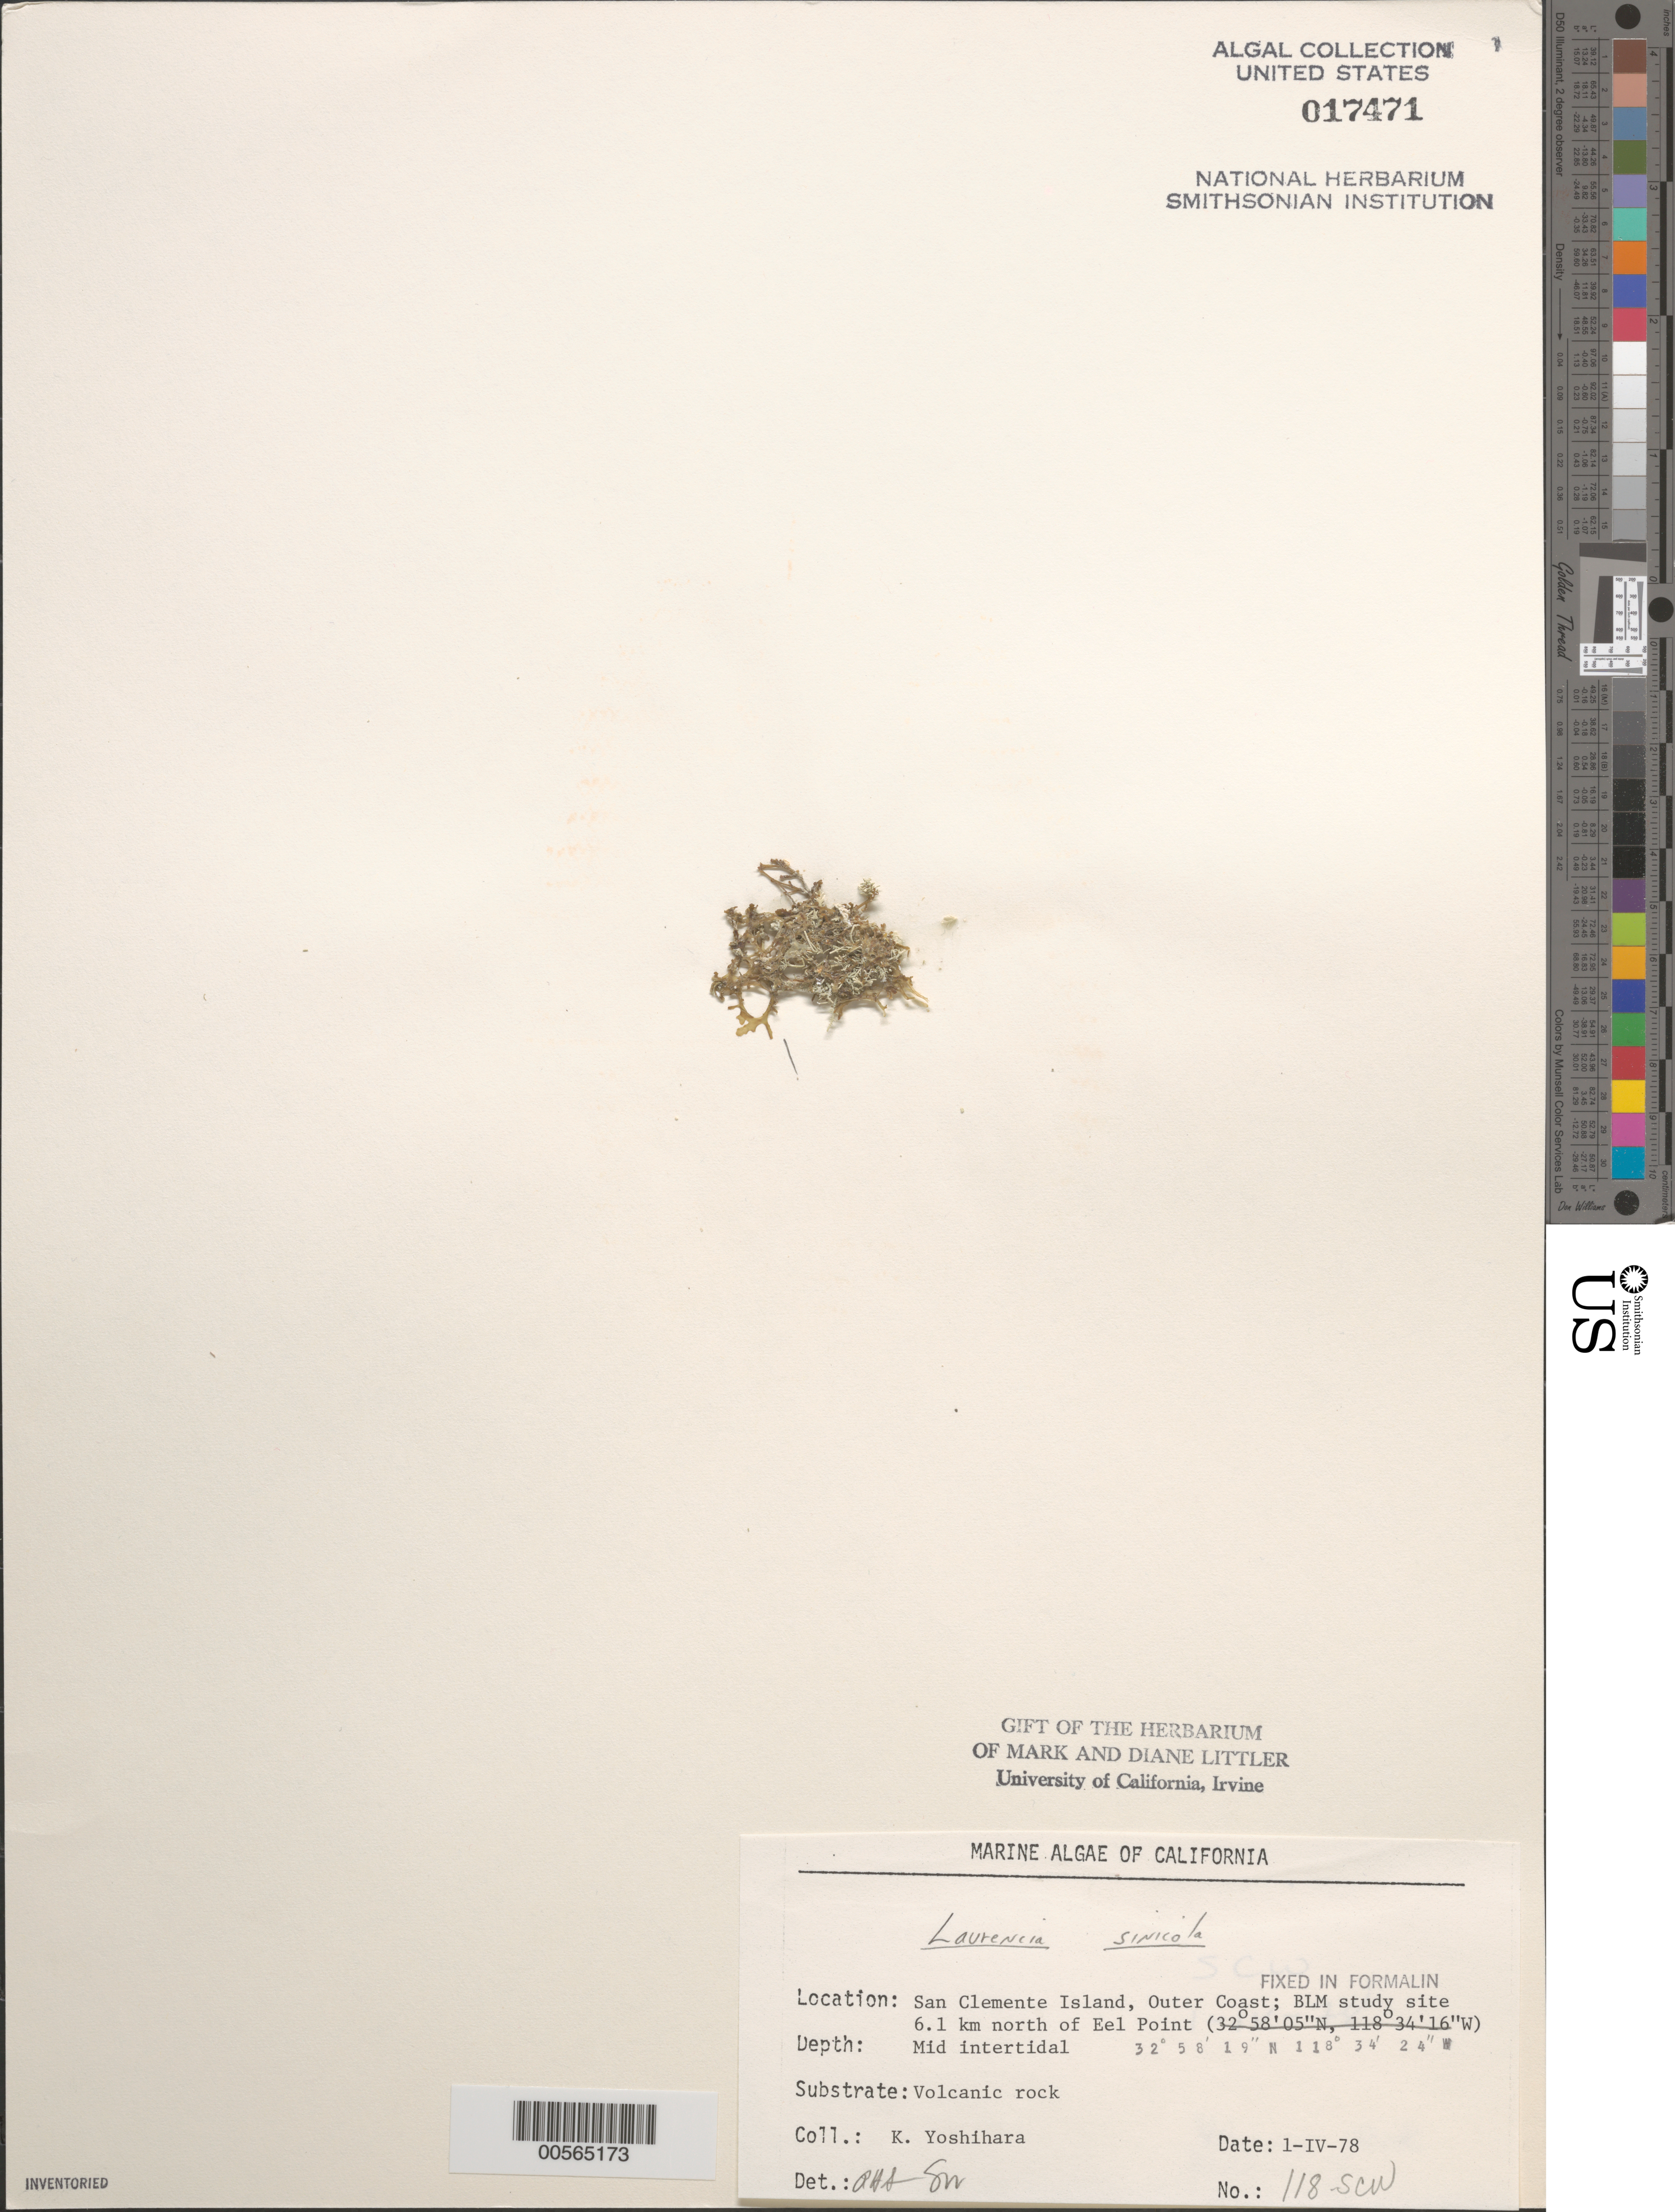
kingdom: Plantae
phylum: Rhodophyta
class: Florideophyceae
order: Ceramiales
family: Rhodomelaceae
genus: Osmundea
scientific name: Osmundea sinicola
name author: (Setchell & N.L. Gardner) K.W. Nam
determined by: Algae name updating Project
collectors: K. Yoshihara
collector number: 118-scw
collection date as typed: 01 Apr 1978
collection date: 1978-04-01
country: United States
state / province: California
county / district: Los Angeles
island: San Clemente Island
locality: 6.1 km north of Eel Point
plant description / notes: BLM-SOCALBIGHT Rocky Intertidal Survey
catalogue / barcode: US 17471